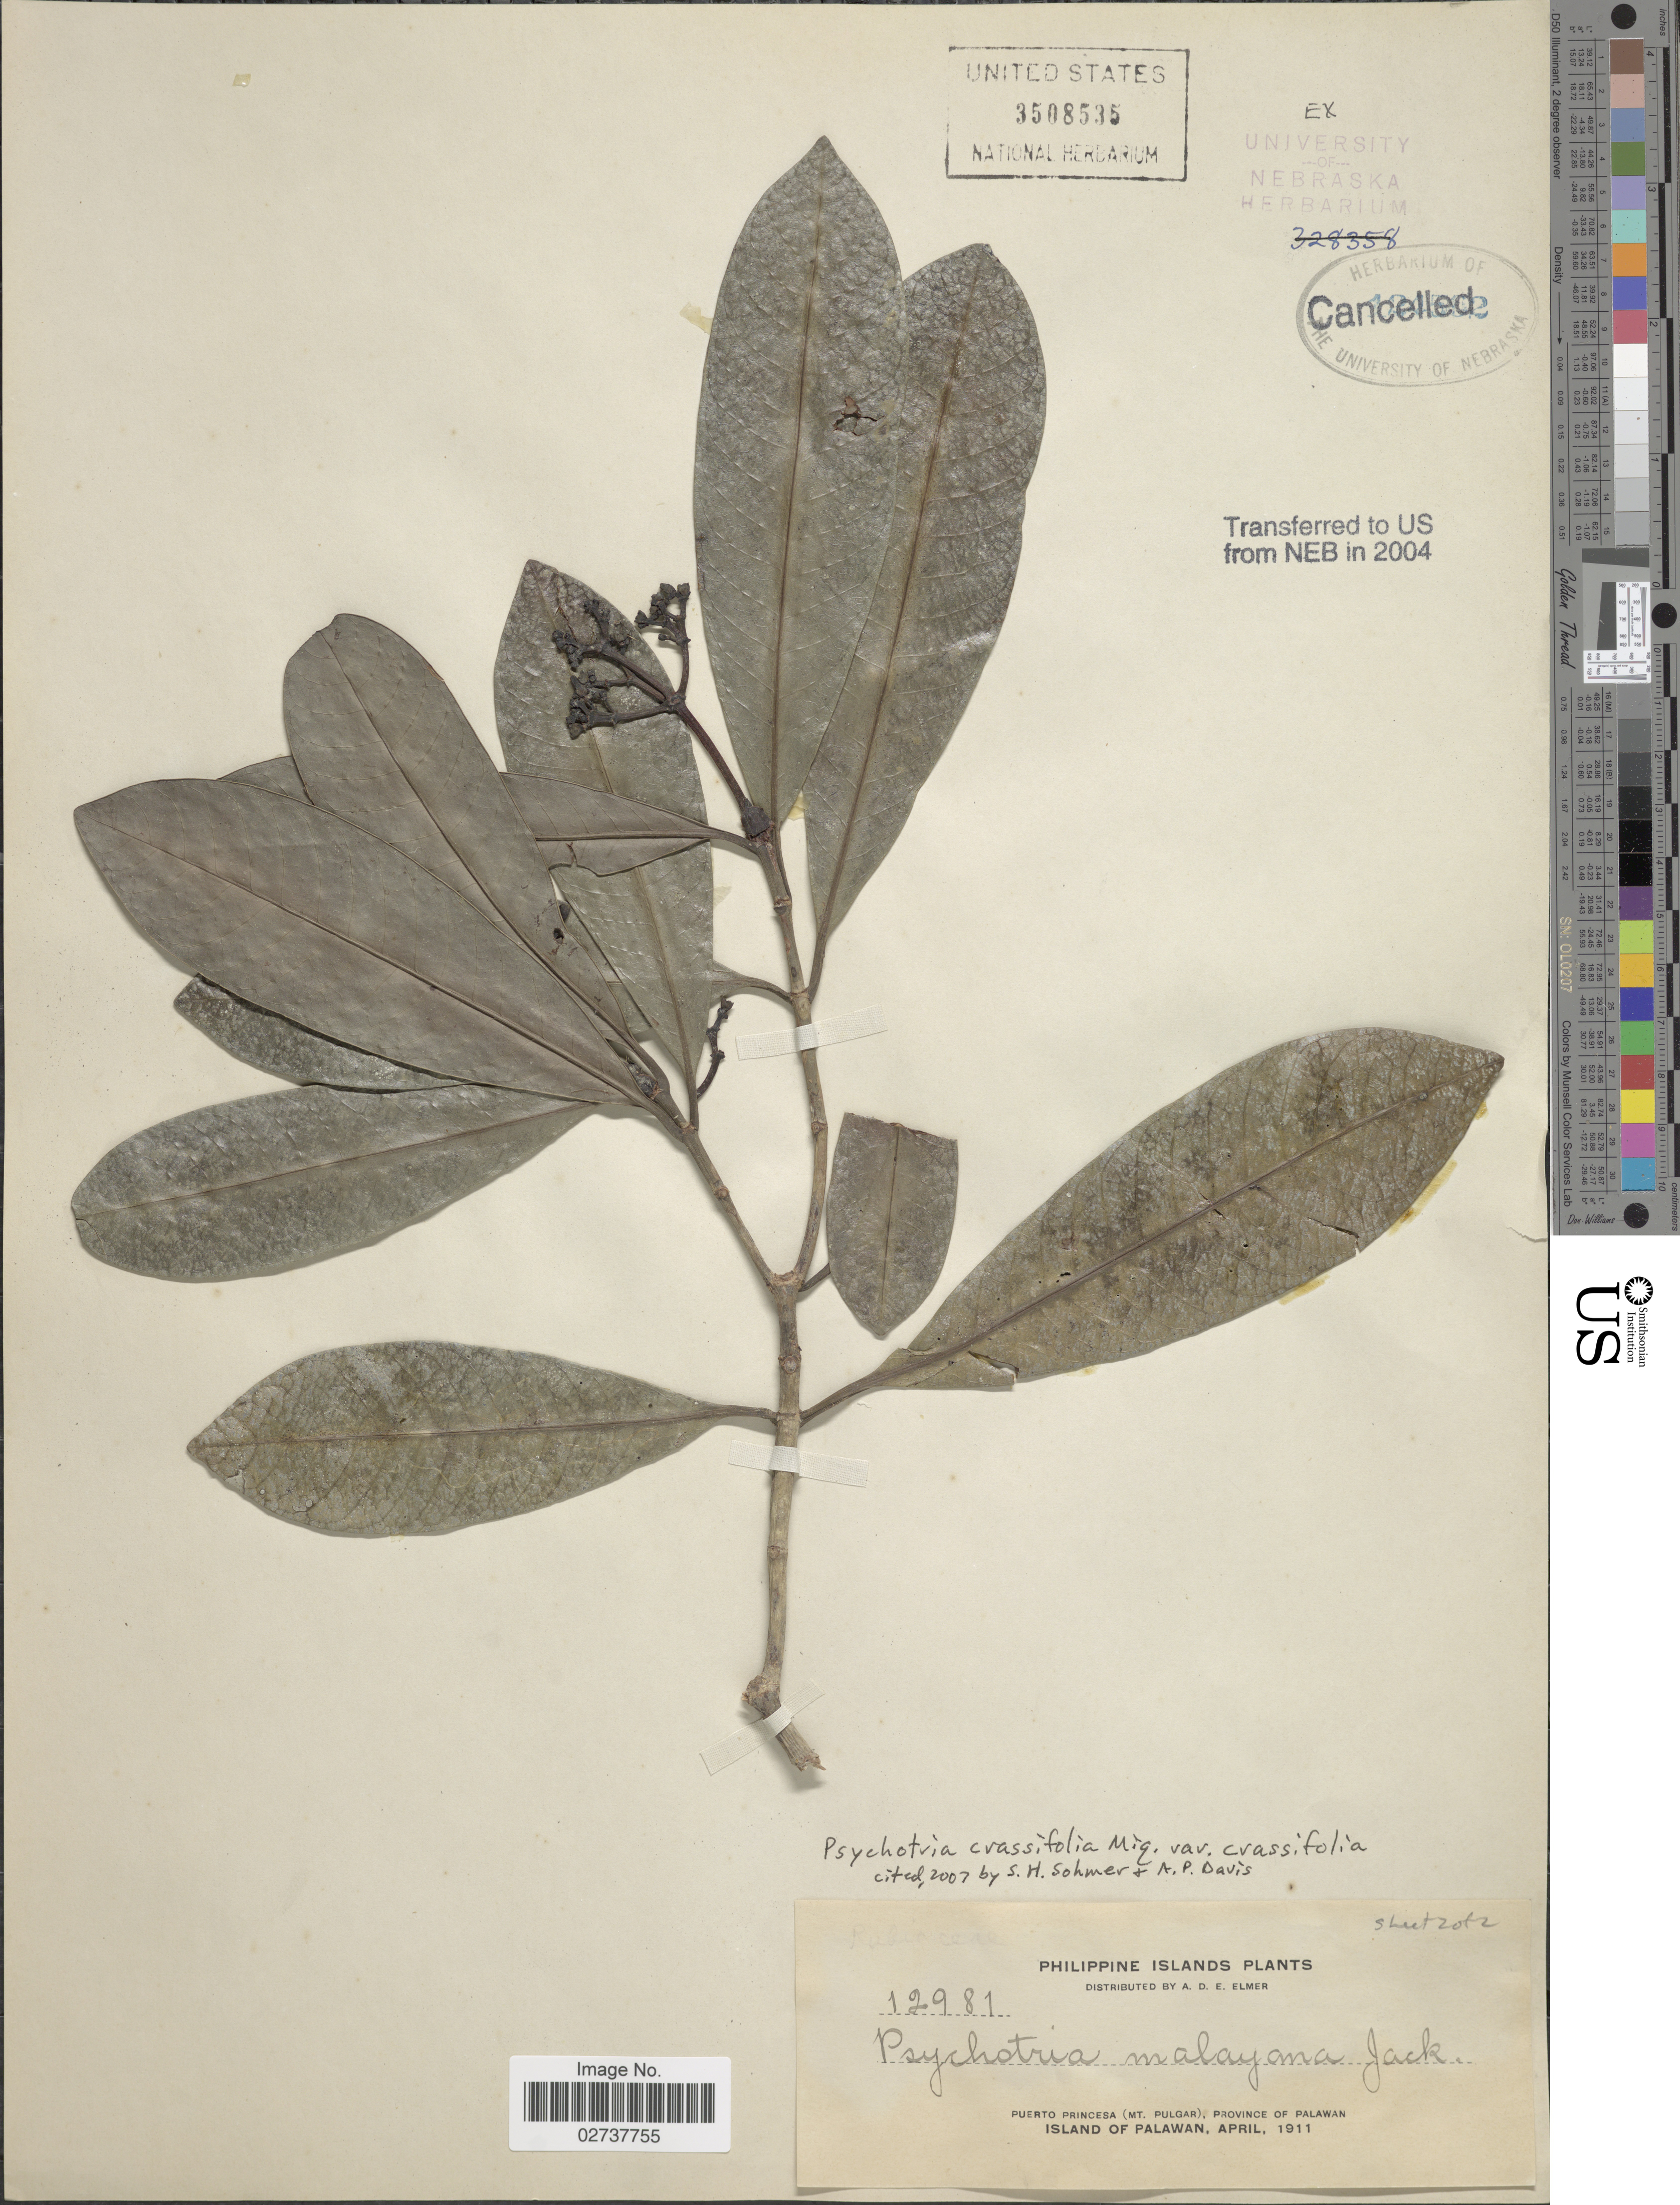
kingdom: Plantae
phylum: Tracheophyta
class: Magnoliopsida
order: Gentianales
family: Rubiaceae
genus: Psychotria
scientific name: Psychotria crassifolia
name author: Miq.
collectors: A. D. E. Elmer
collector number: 12981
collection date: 1911-04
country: Philippines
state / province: Mimaropa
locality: Puerto Princesa (Mt. Pulgar) , Province of Palawan. Island of Palawan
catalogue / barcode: US 3508535